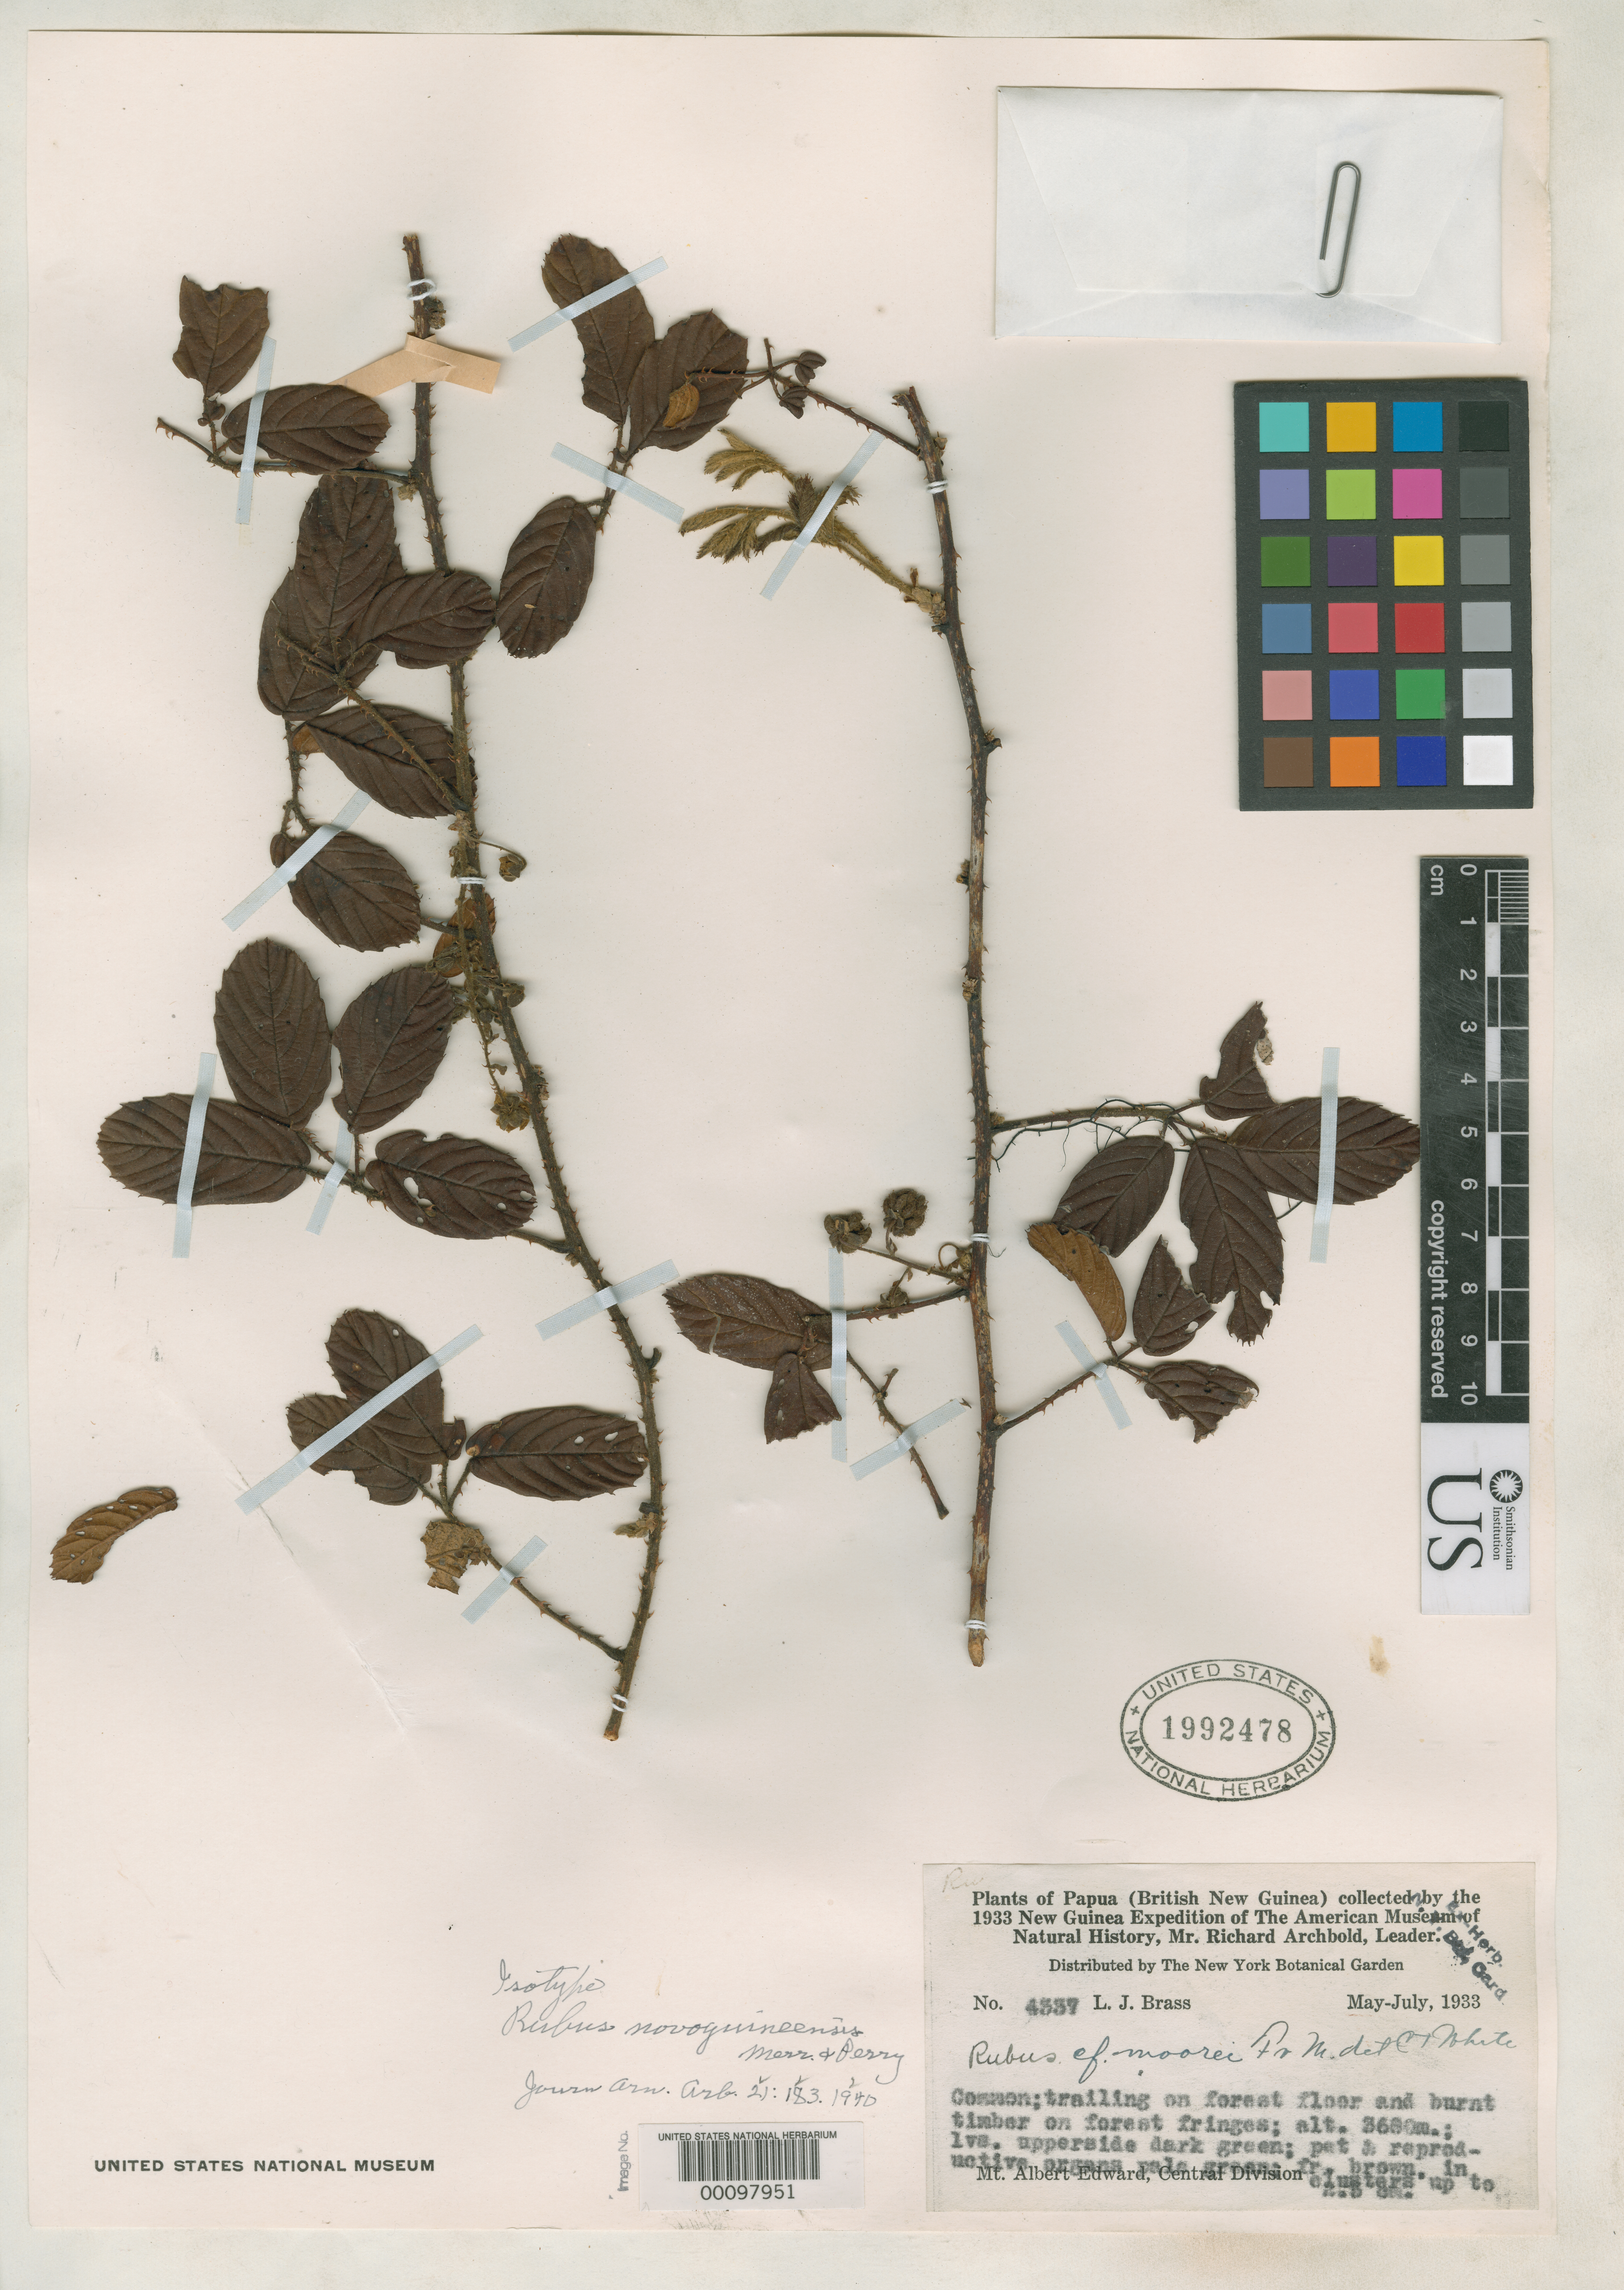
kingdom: Plantae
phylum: Tracheophyta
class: Magnoliopsida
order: Rosales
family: Rosaceae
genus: Rubus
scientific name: Rubus novoguineensis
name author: Merr. & L.M. Perry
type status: Isotype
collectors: L. J. Brass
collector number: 4337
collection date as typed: May 1933 to -- Jul 1933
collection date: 1933-05/1933-07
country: Papua New Guinea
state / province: Central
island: New Guinea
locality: Mt. Albert Edward.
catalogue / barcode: US 1992478